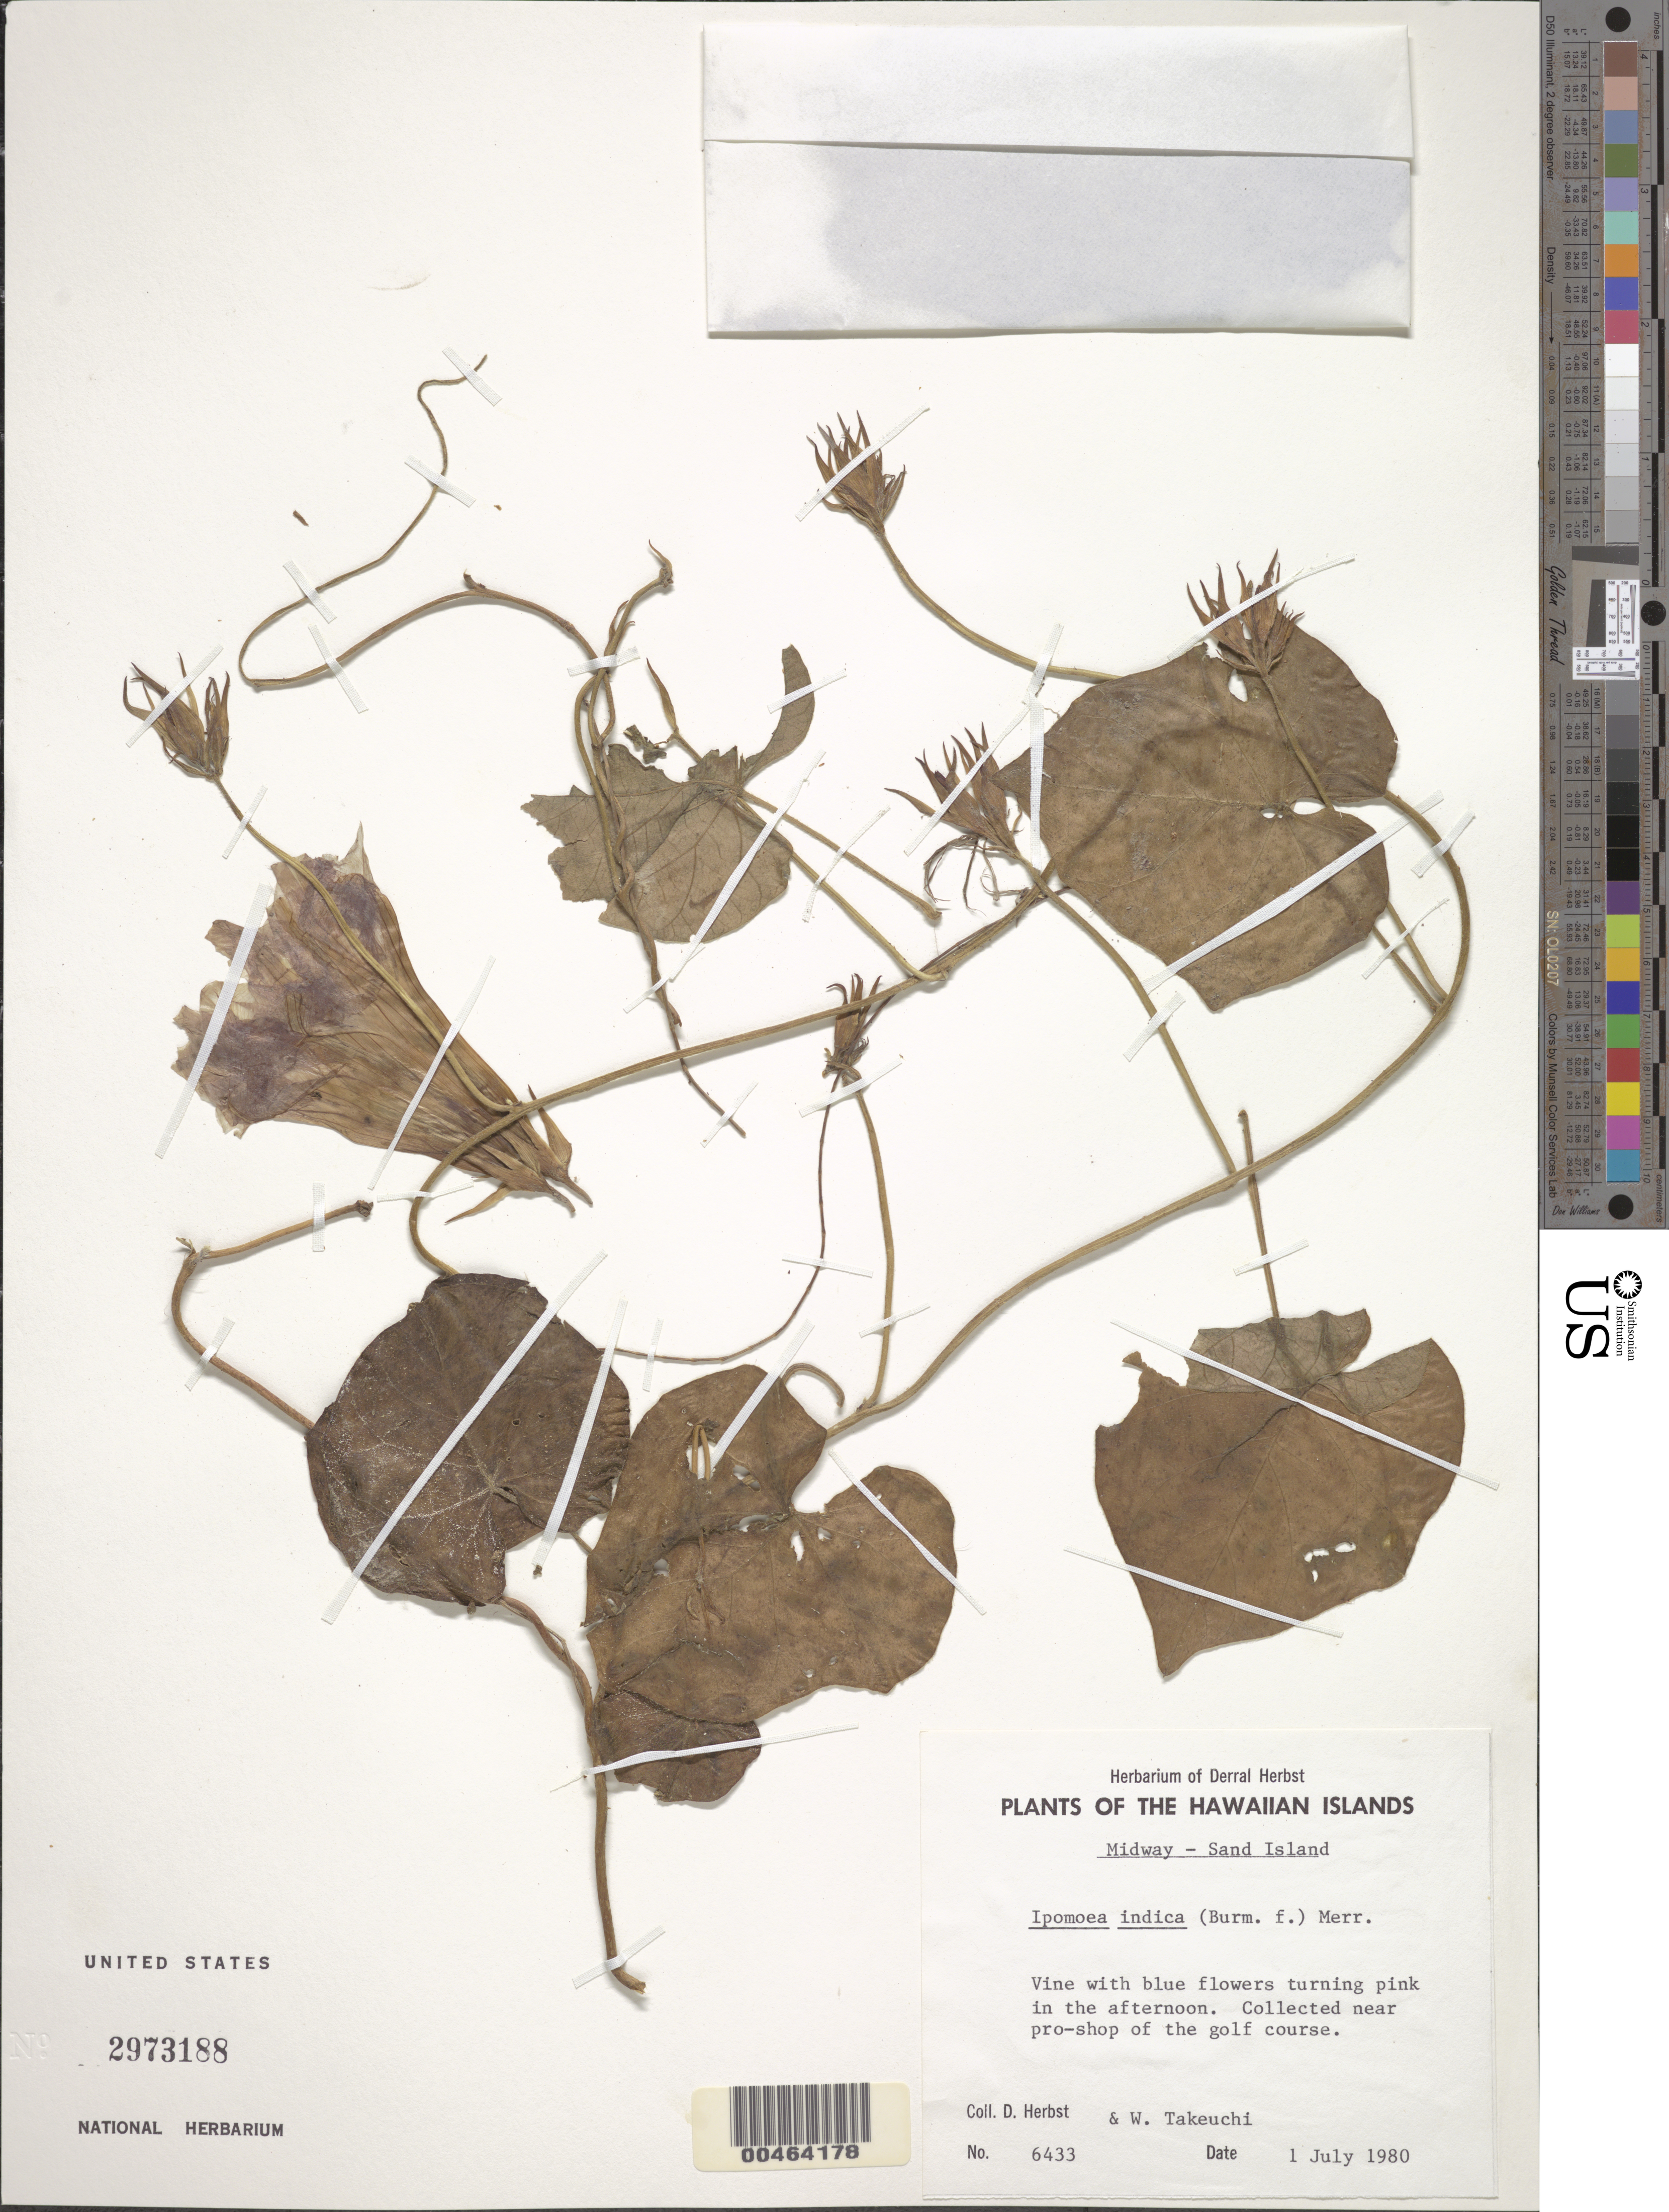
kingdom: Plantae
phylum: Tracheophyta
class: Magnoliopsida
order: Solanales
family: Convolvulaceae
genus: Ipomoea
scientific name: Ipomoea indica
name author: (Burm.) Merr.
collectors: D. R. Herbst & W. N. Takeuchi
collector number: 6433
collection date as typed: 1 Jul 1980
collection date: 1980-07-01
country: U.S. Administered Pacific Islands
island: Midway Atoll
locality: Near pro-shop of the golf course, Sand Islet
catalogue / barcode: US 2973188